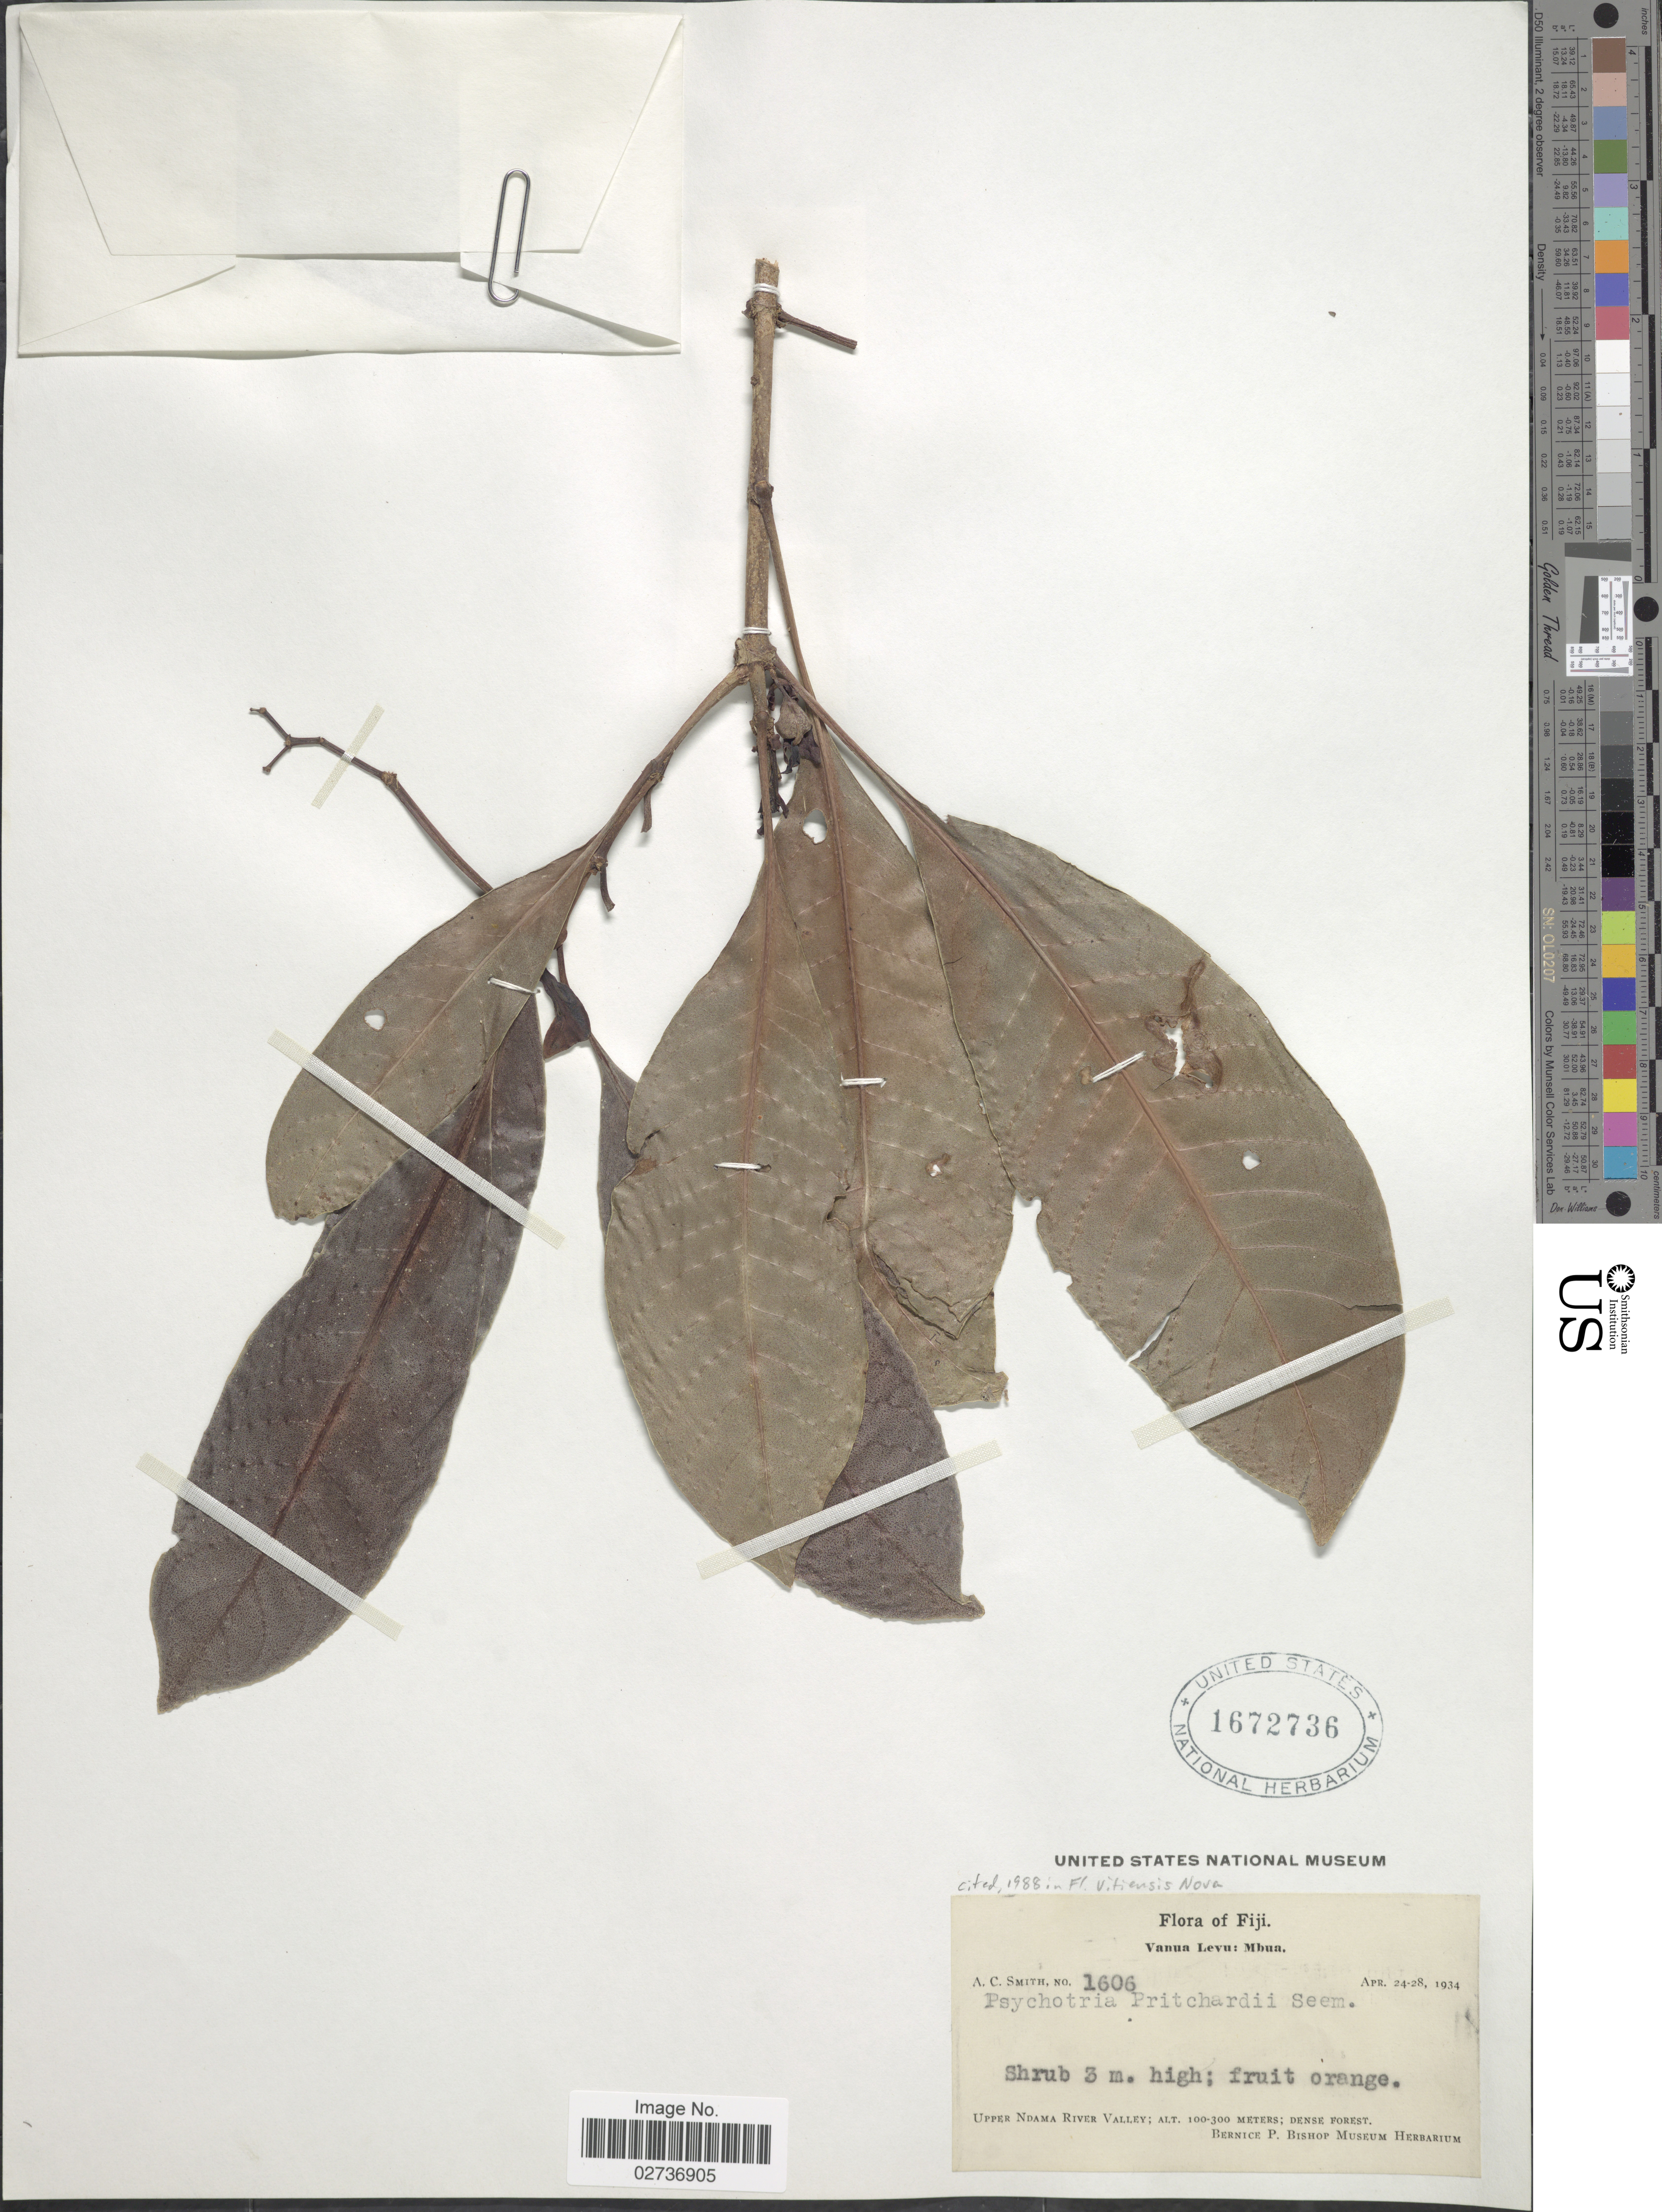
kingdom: Plantae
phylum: Tracheophyta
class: Magnoliopsida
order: Gentianales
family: Rubiaceae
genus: Psychotria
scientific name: Psychotria pritchardii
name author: Seem.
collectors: A. C. Smith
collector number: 1606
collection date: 1934-04-24/1934-04-28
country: Fiji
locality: Vanua Levu: Mbua. Upper Ndama River Valley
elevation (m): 100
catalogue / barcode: US 1672736